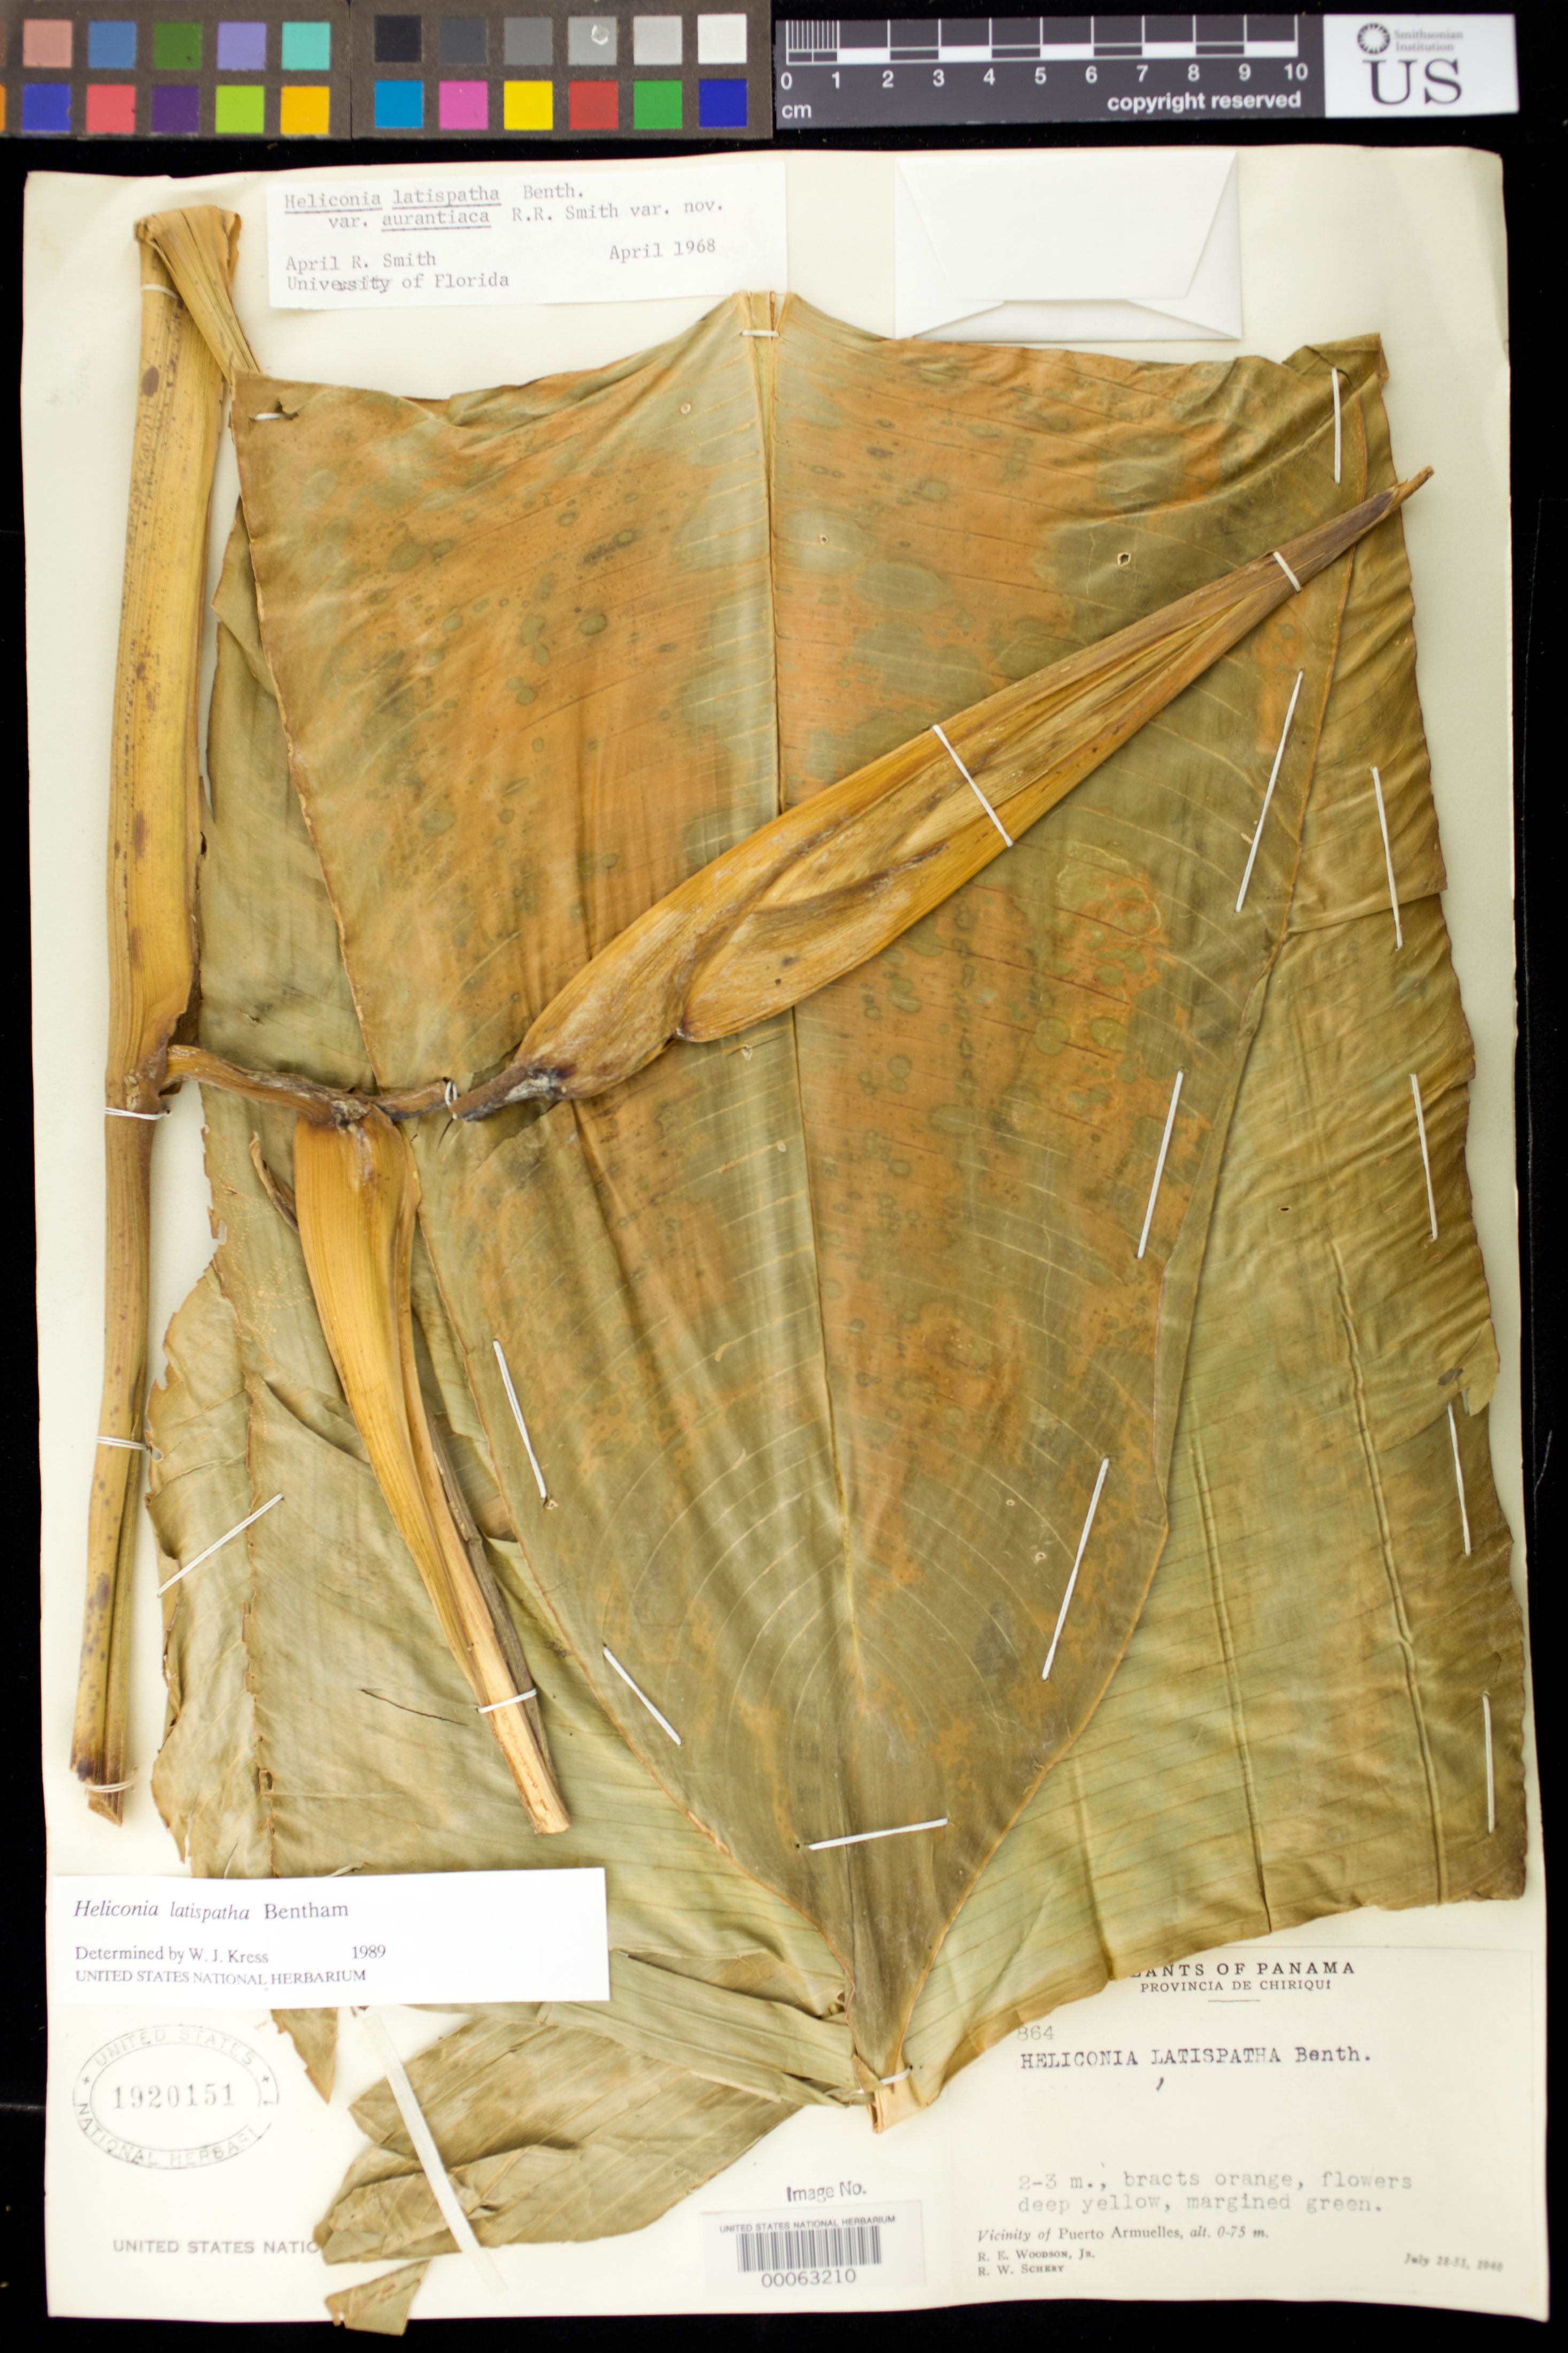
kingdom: Plantae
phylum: Tracheophyta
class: Liliopsida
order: Zingiberales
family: Heliconiaceae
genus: Heliconia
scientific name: Heliconia latispatha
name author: Benth.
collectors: R. E. Woodson & R. W. Schery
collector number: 864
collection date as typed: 28 Jul 1940 to 31 Jul 1940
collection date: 1940-07-28/1940-07-31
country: Panama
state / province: Chiriquí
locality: Vicinity of Puerto Armuelles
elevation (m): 0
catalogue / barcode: US 1920151